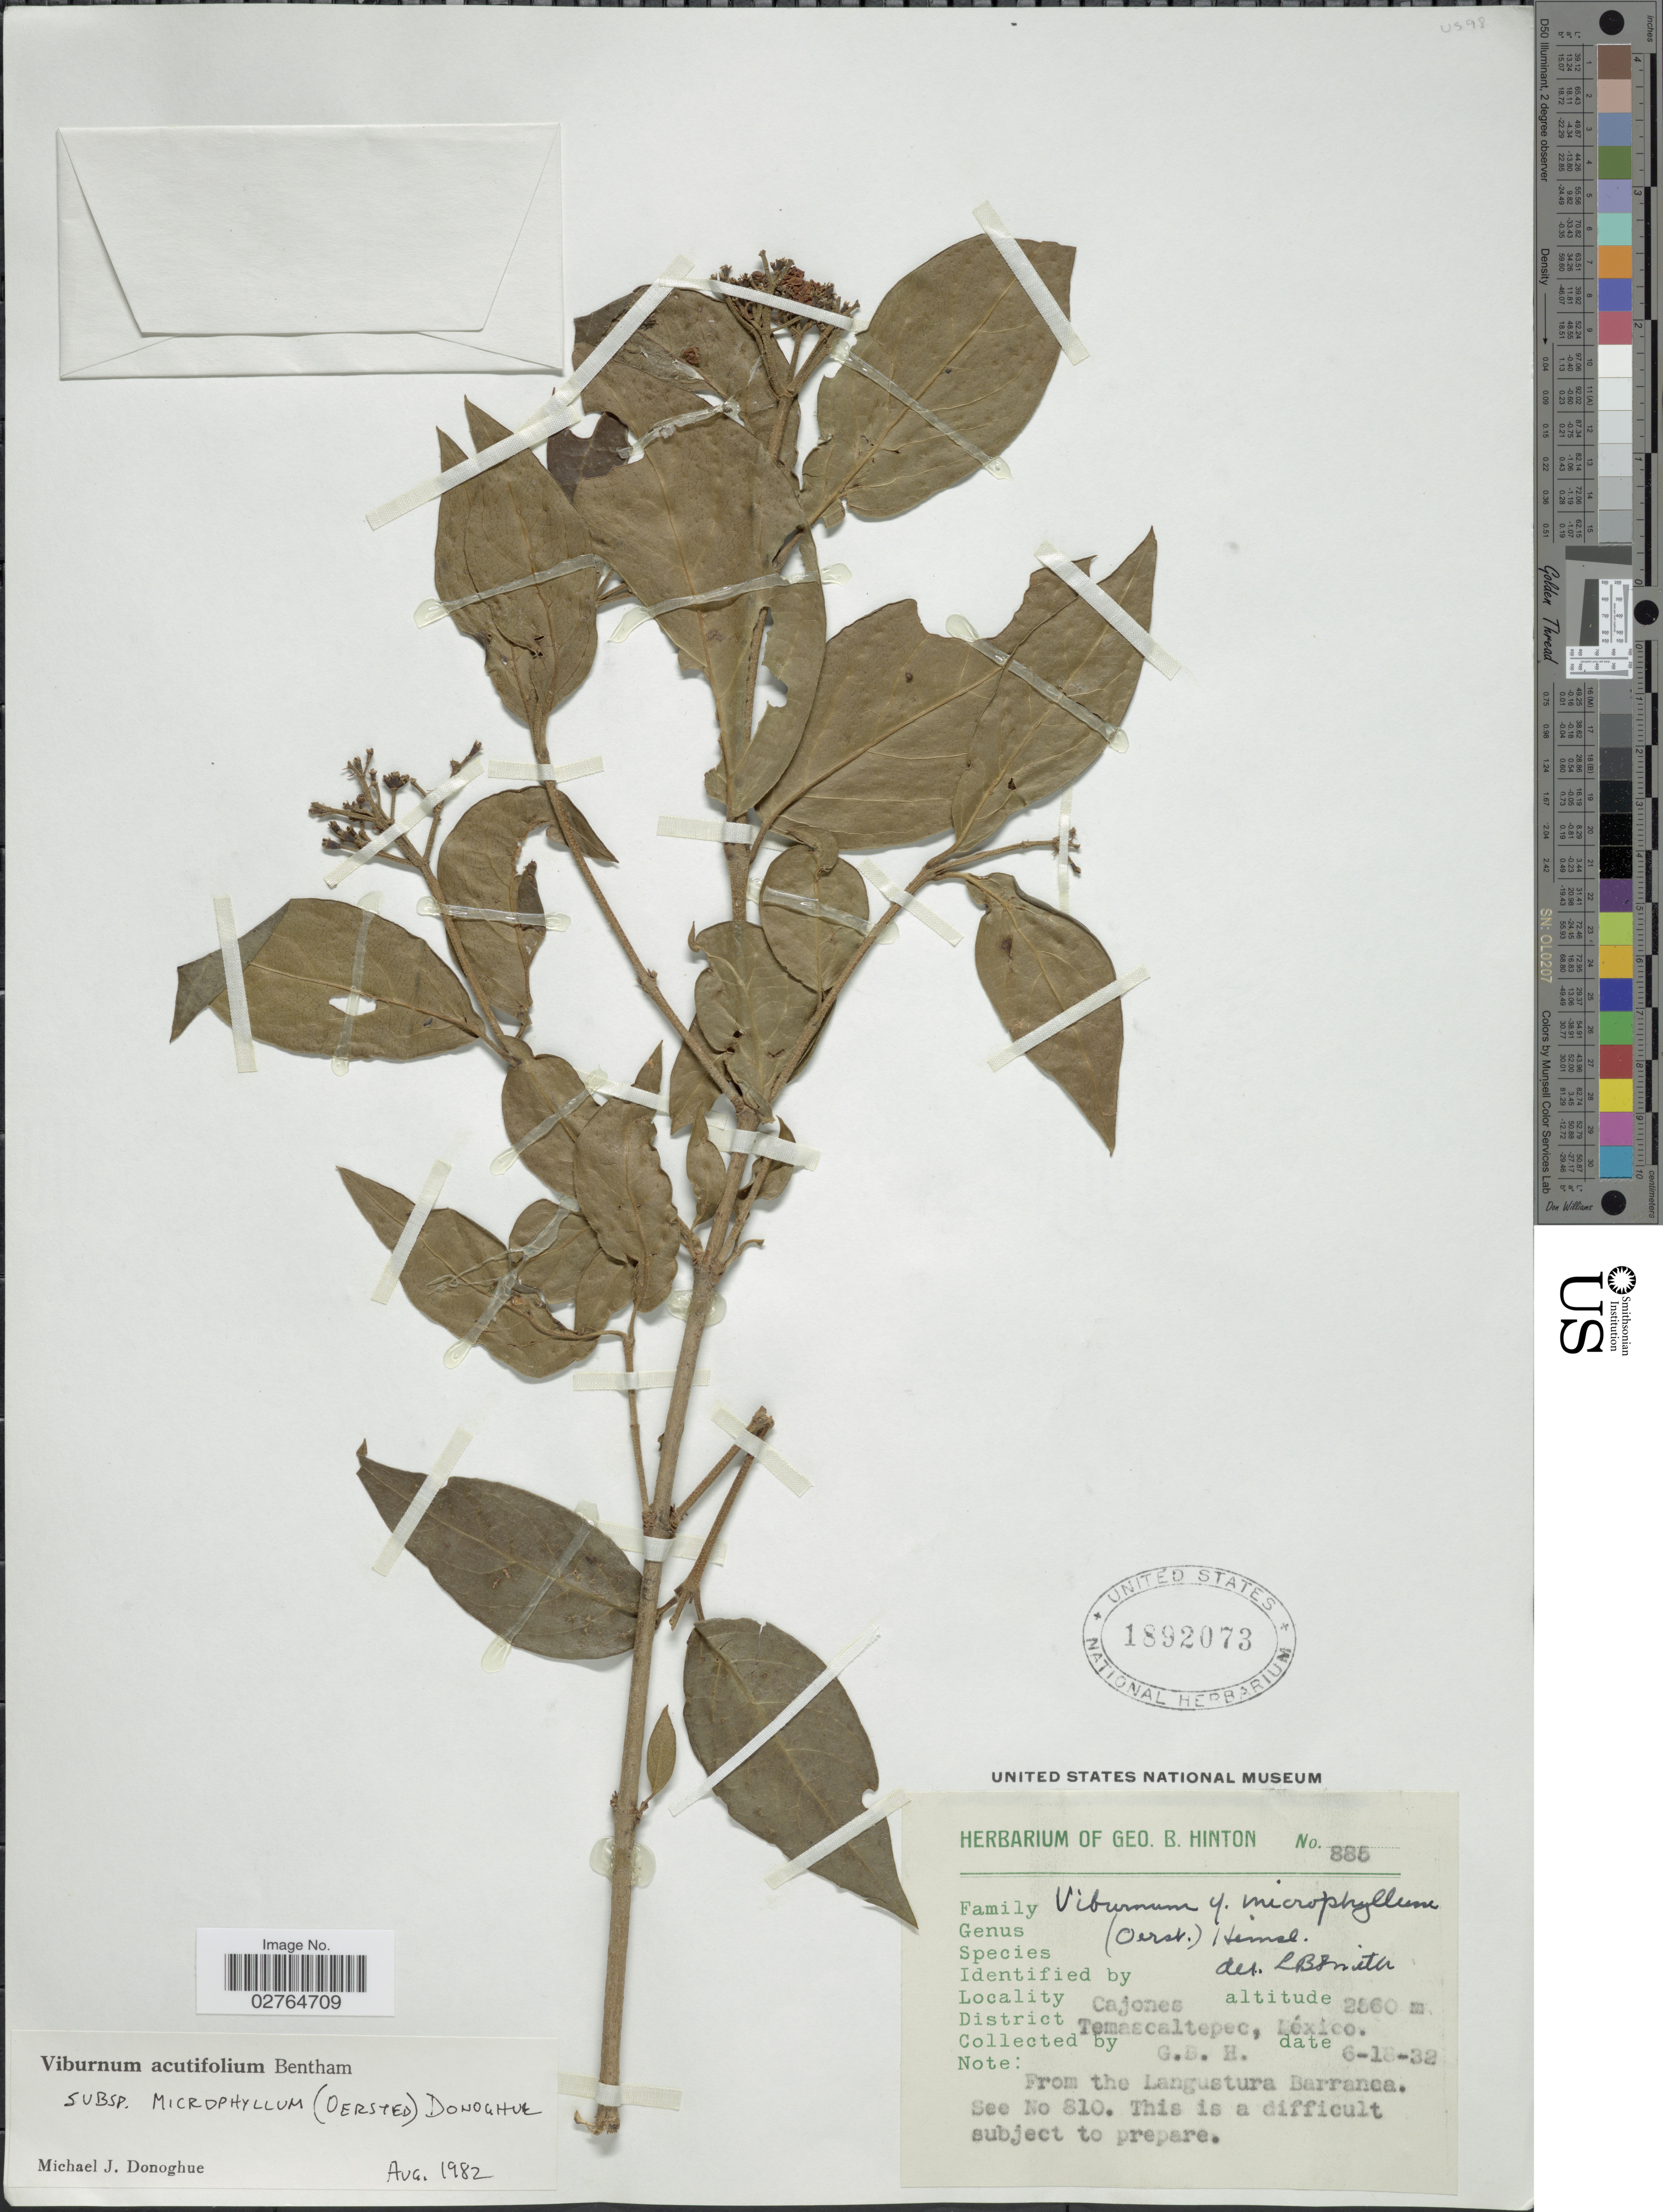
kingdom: Plantae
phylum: Tracheophyta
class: Magnoliopsida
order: Dipsacales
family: Viburnaceae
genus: Viburnum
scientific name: Viburnum acutifolium var. microphyllum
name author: (Oerst.) Villarreal & A.E. Estrada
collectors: G. B. Hinton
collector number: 885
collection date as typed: Transcribed d/m/y: 18/6/32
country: Mexico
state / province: México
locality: Cajones. District Temascaltepec.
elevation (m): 2560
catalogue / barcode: US 1892073